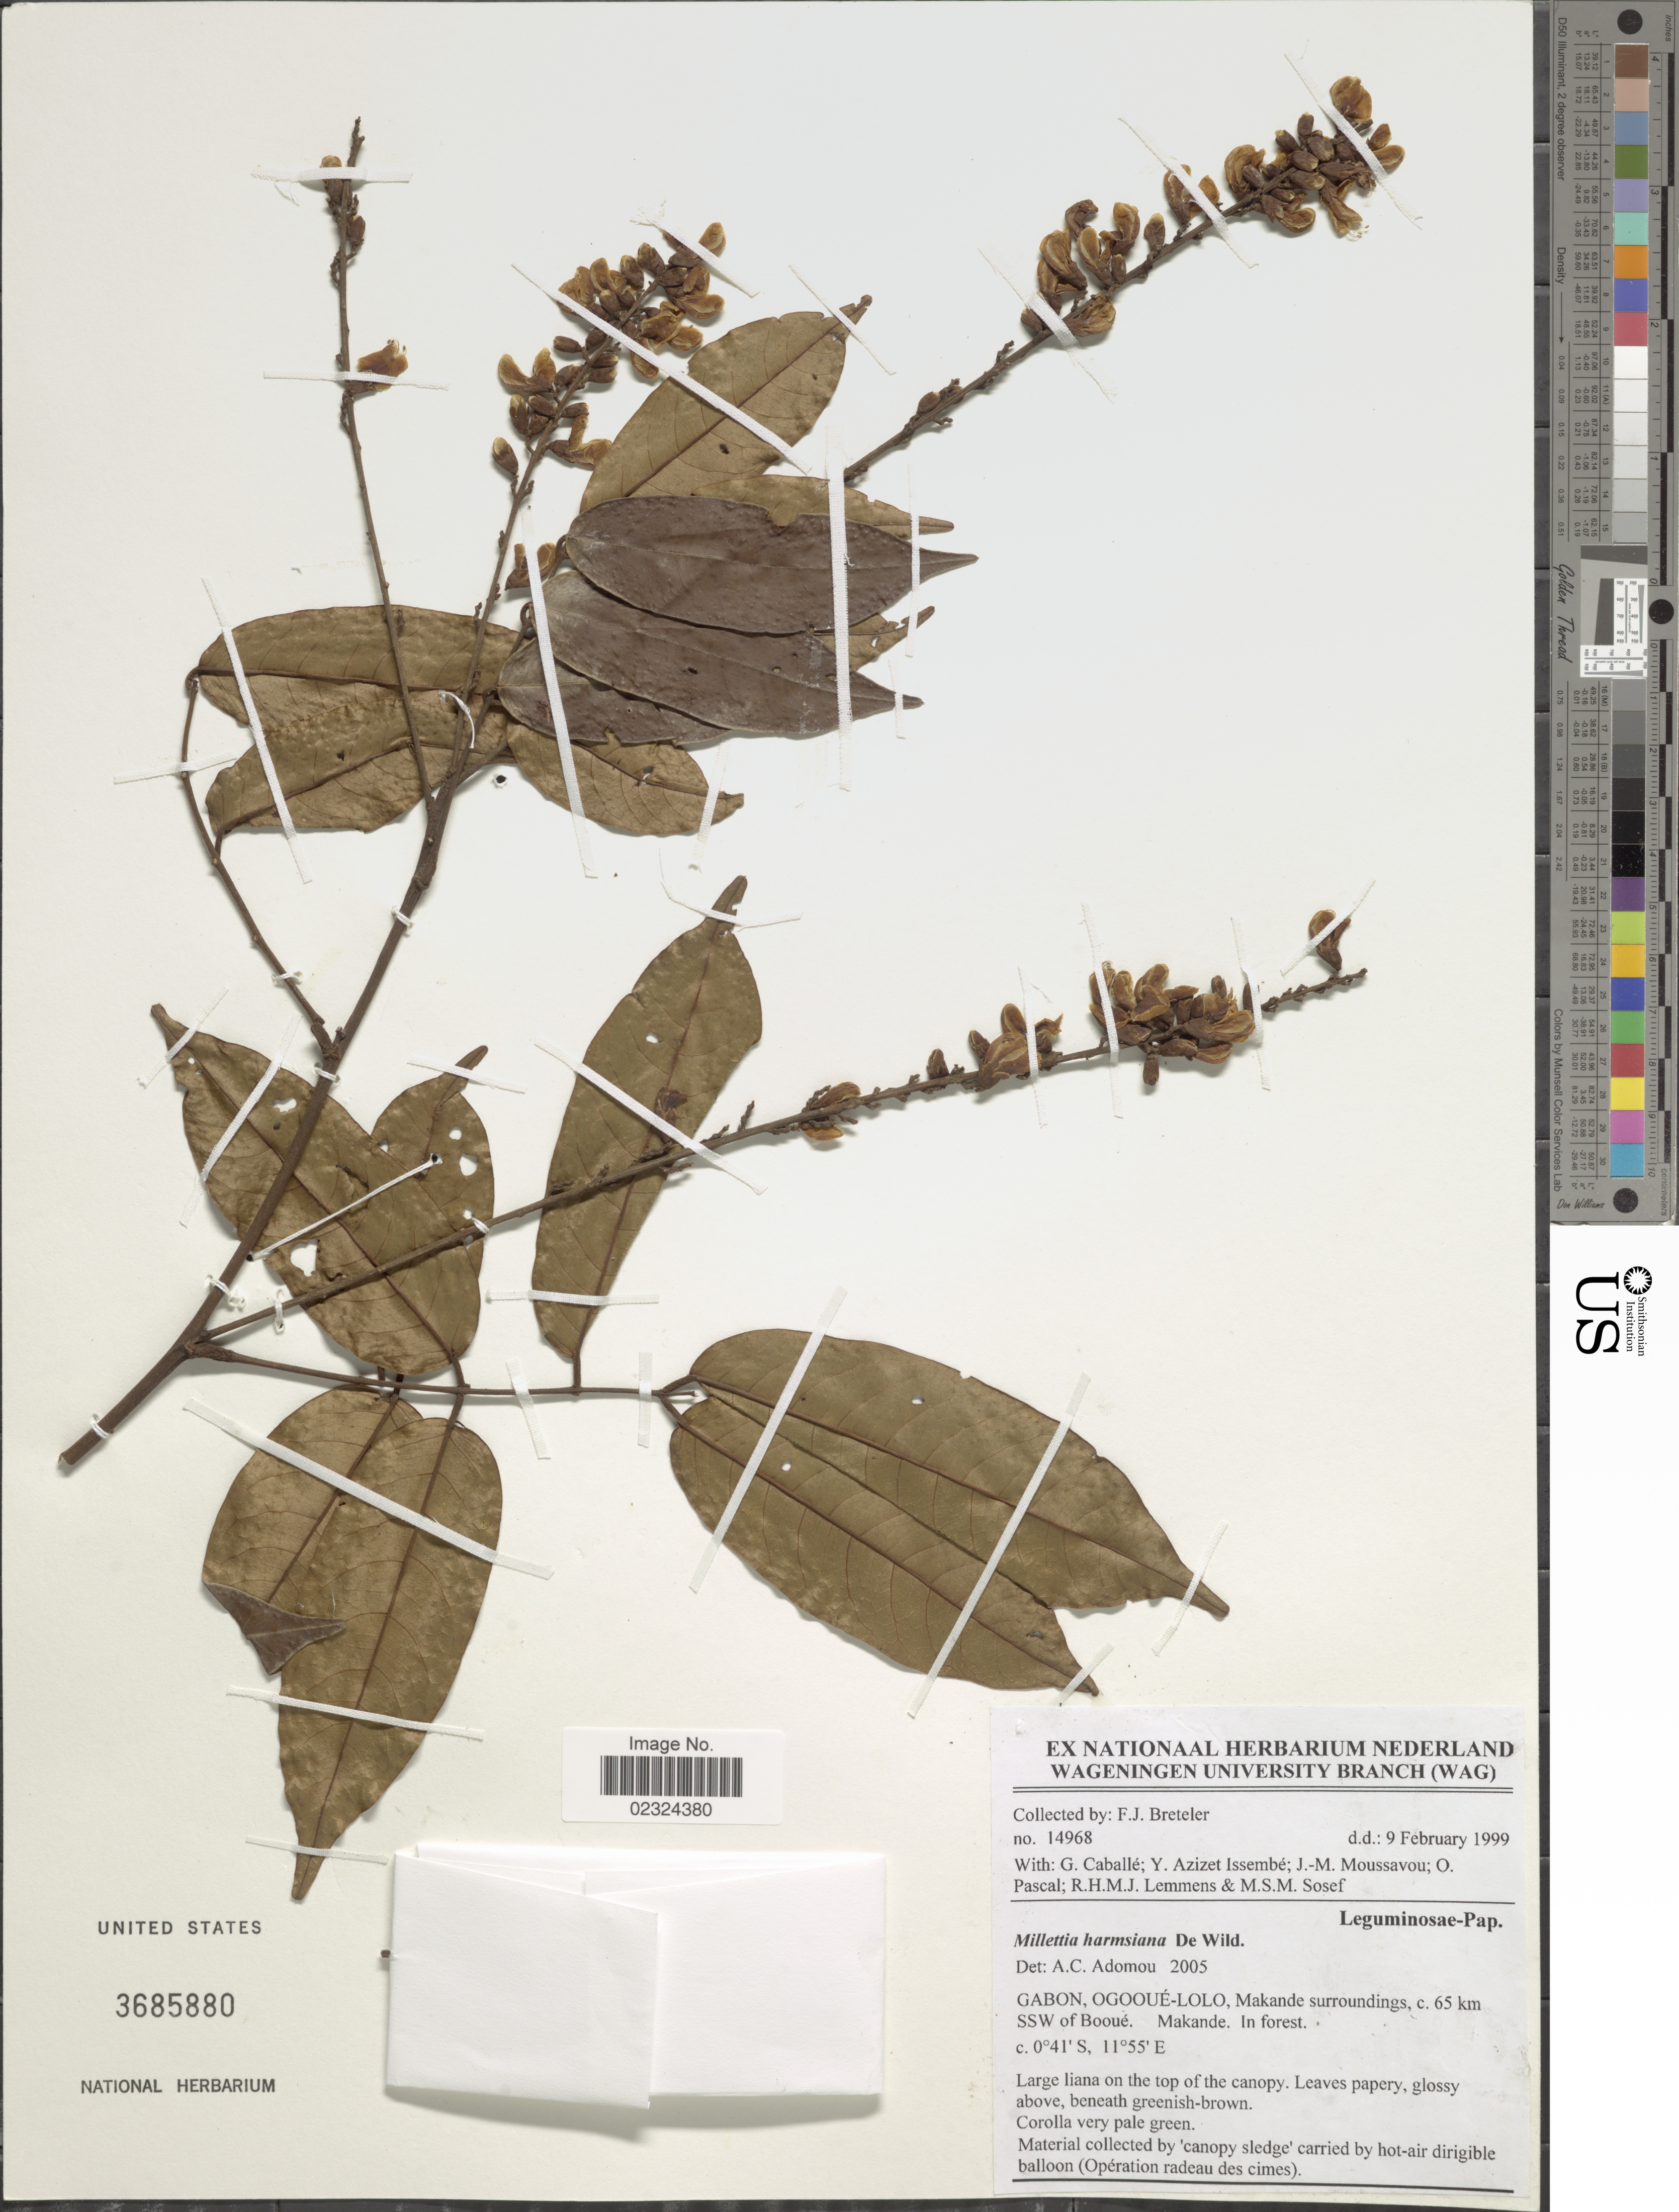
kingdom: Plantae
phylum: Tracheophyta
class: Magnoliopsida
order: Fabales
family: Fabaceae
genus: Millettia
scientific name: Millettia harmsiana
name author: De Wild.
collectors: F. J. Breteler, G. Caballé, Y. Issembe, J. Moussavou & et al.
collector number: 14968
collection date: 1999-02-09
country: Gabon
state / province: Ogooue-Lolo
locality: Makande suroundings, c. 65 km SSW of Booue.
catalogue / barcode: US 3685880